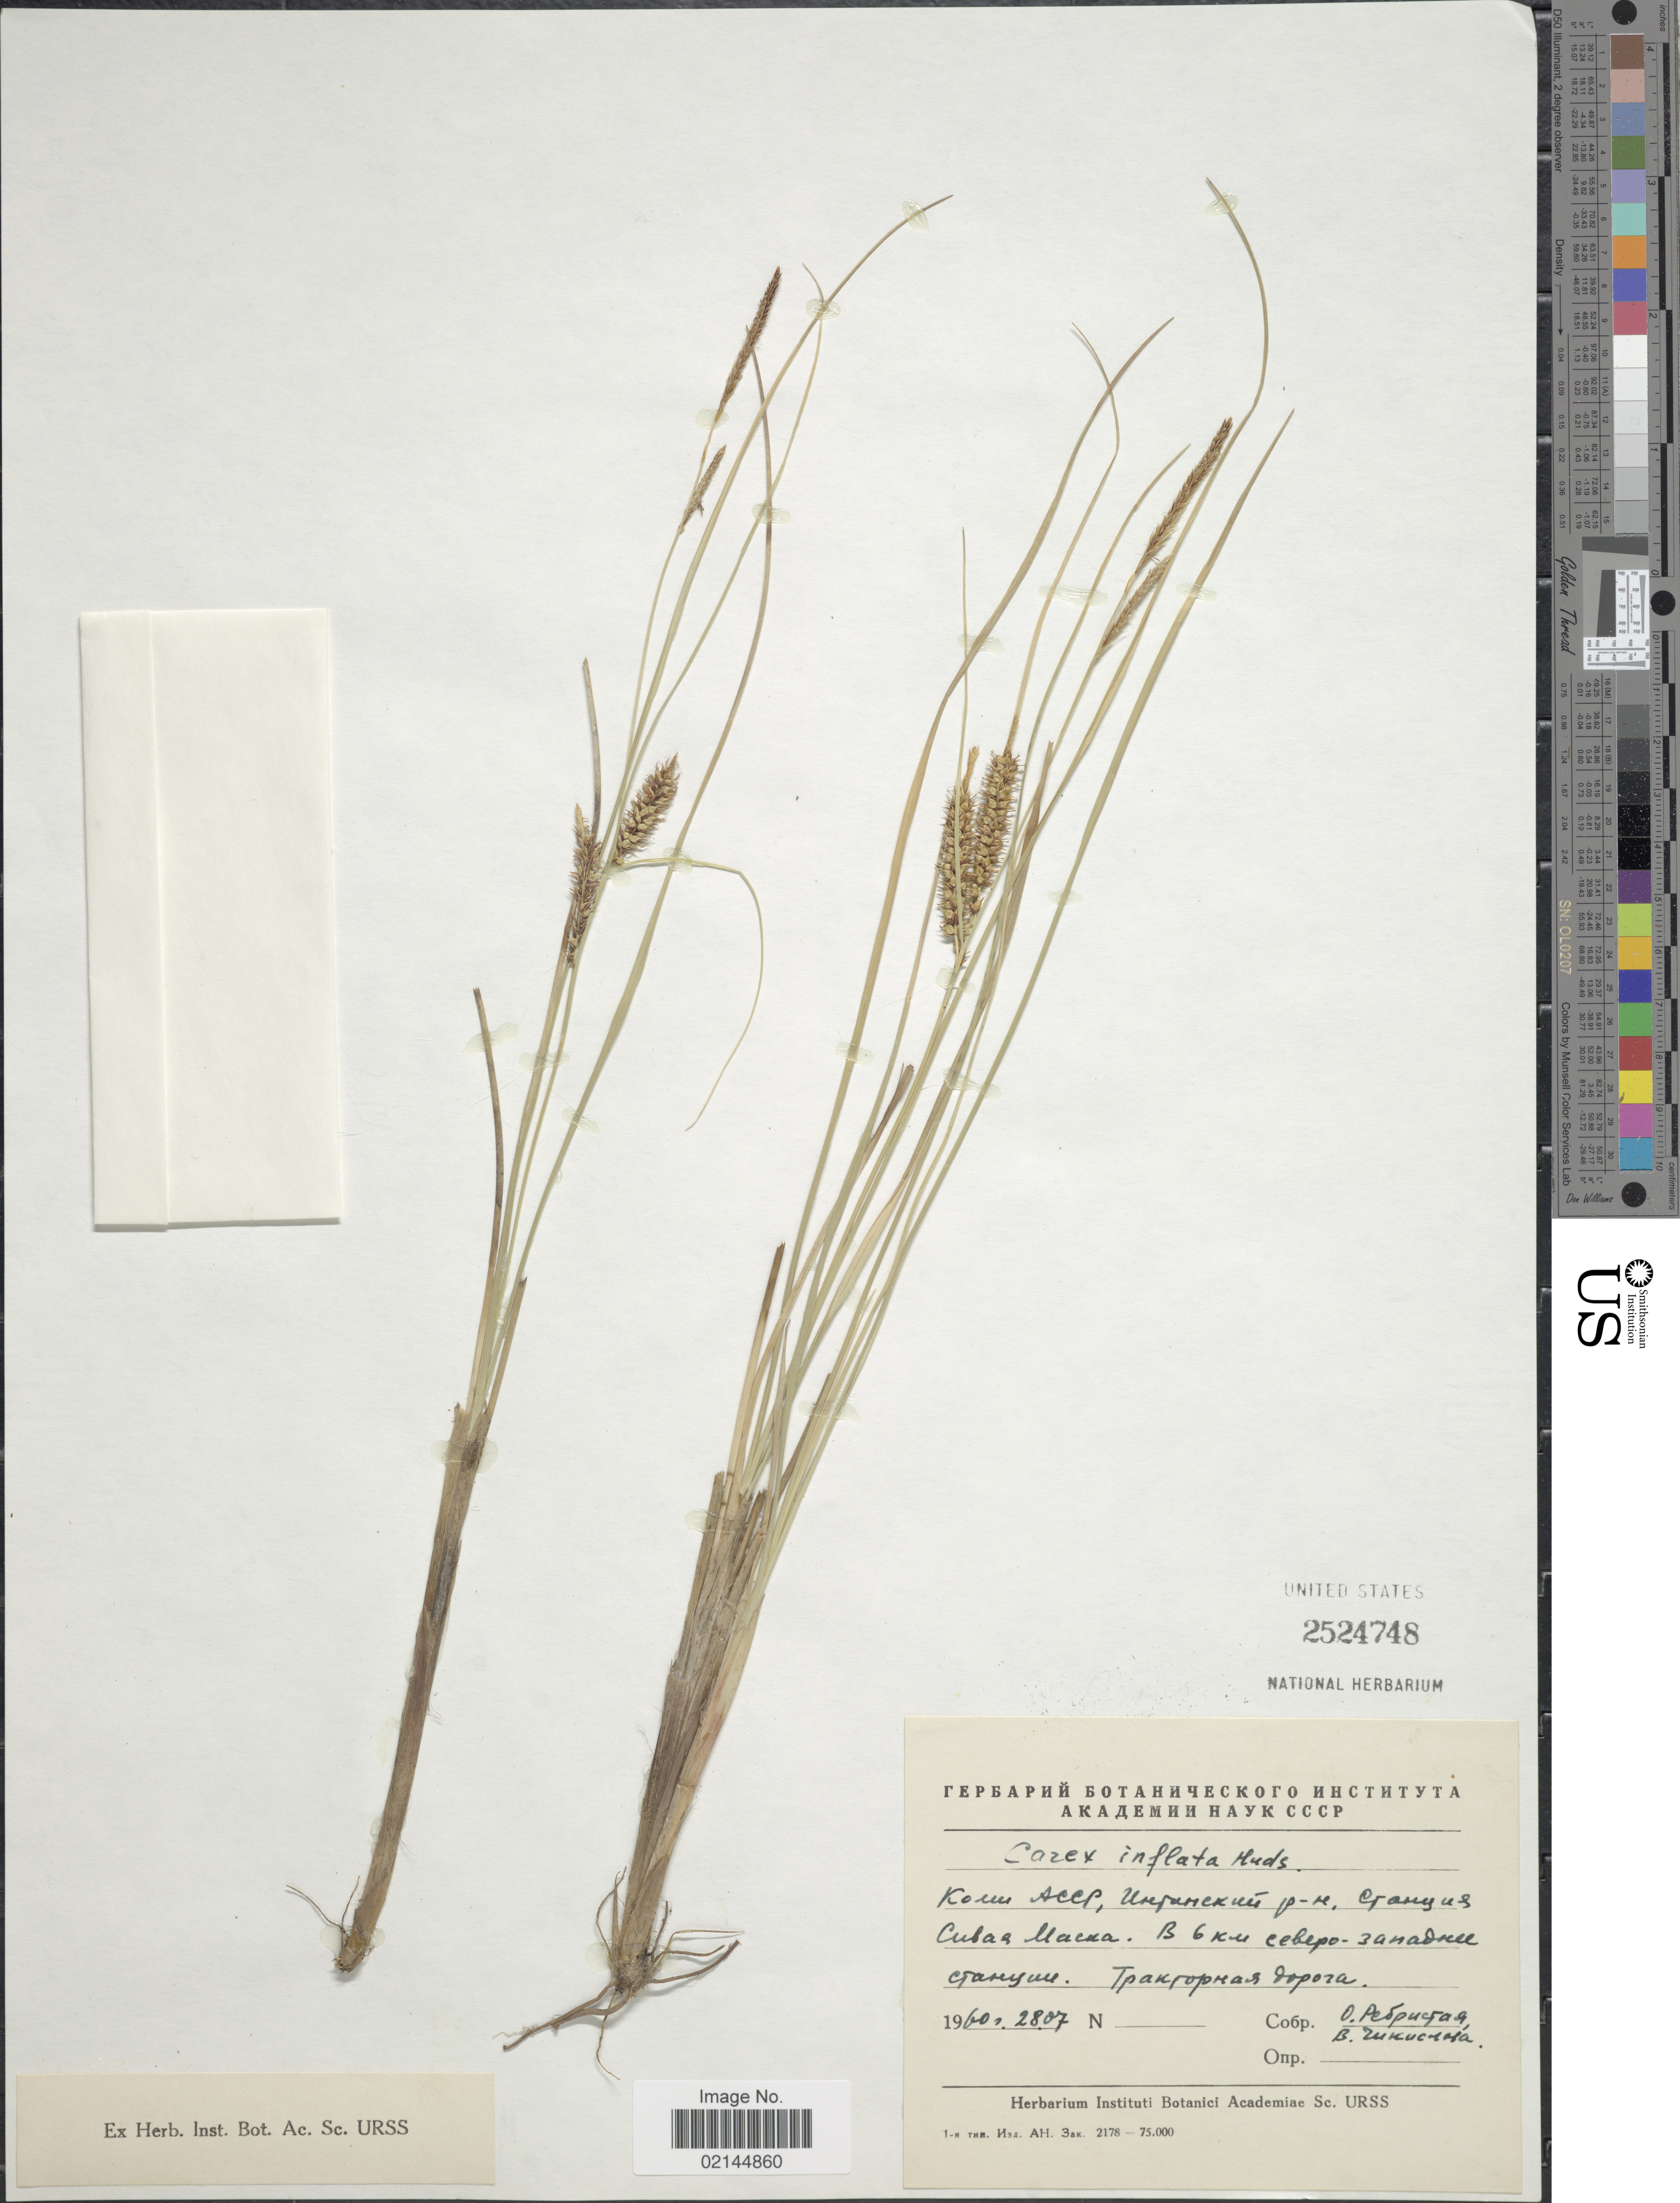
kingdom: Plantae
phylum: Tracheophyta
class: Liliopsida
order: Poales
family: Cyperaceae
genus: Carex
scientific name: Carex rostrata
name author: Stokes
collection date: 1960-07-28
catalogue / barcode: US 2524748